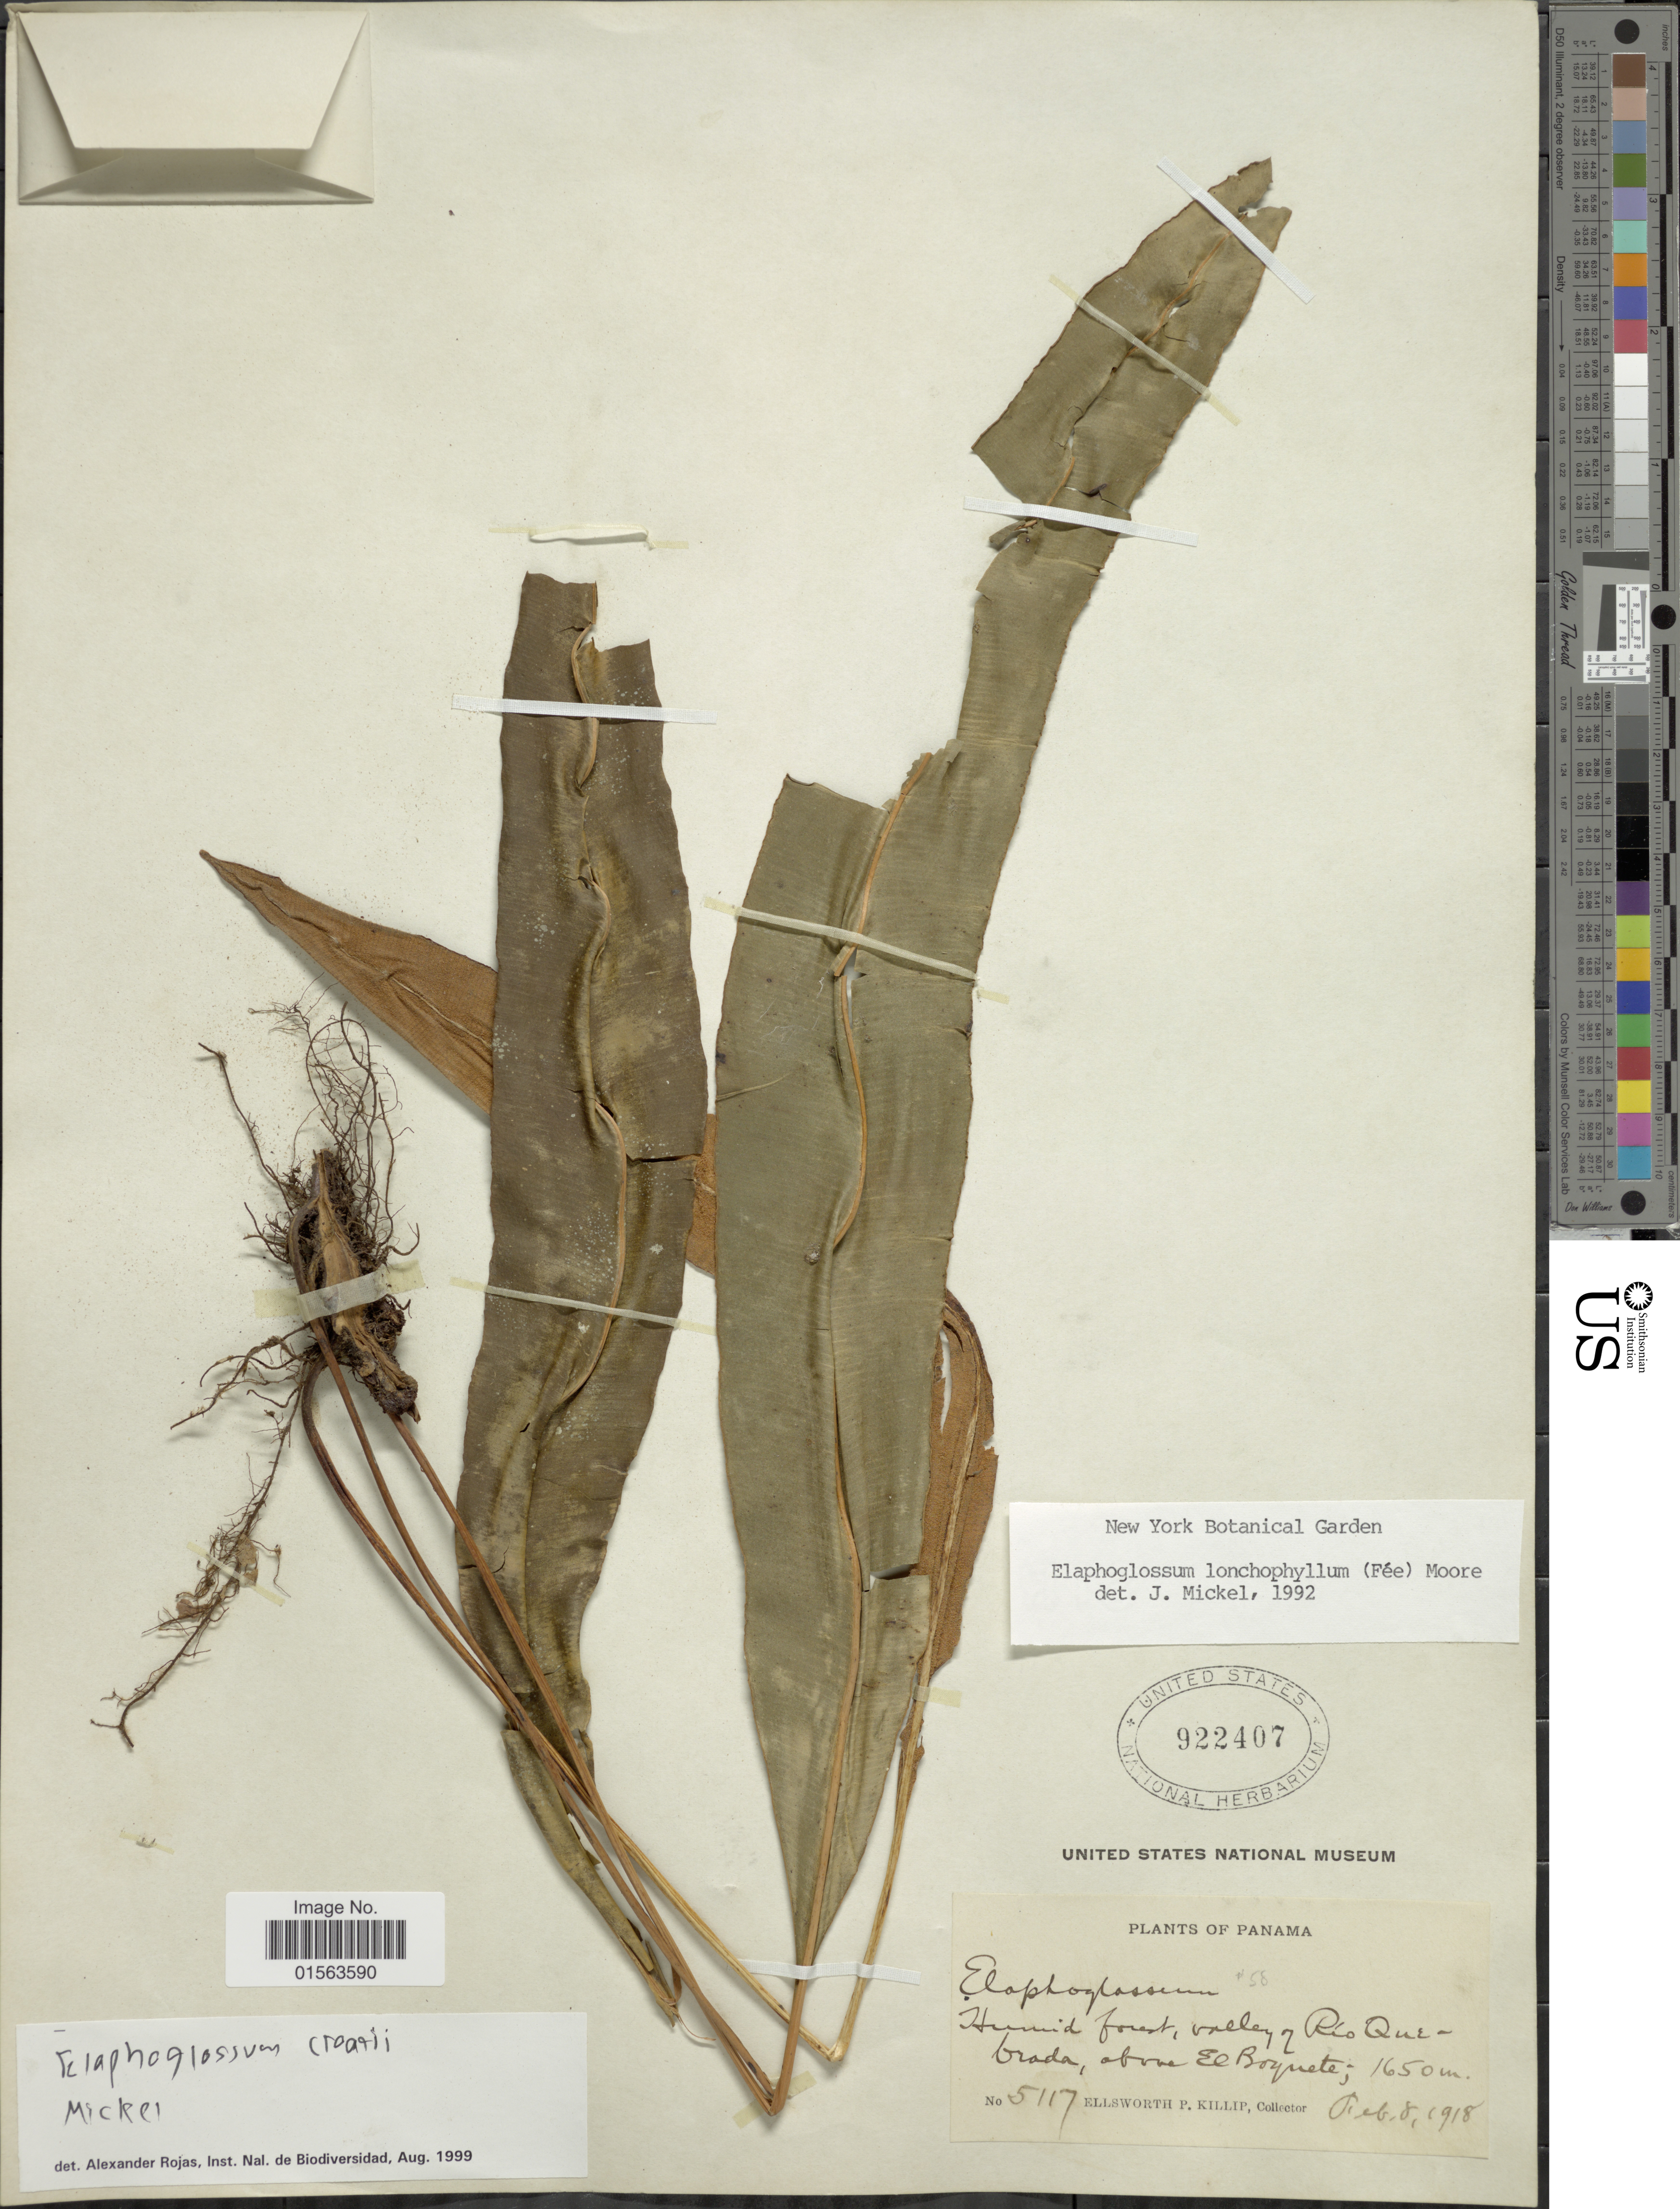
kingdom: Plantae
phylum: Tracheophyta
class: Polypodiopsida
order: Polypodiales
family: Dryopteridaceae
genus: Elaphoglossum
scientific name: Elaphoglossum croatii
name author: Mickel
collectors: E. P. Killip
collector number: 5117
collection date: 1918-02-08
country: Panama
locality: Humid Forest, valley of Rio Quebrada, above El Boquete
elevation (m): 1650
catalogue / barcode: US 922407